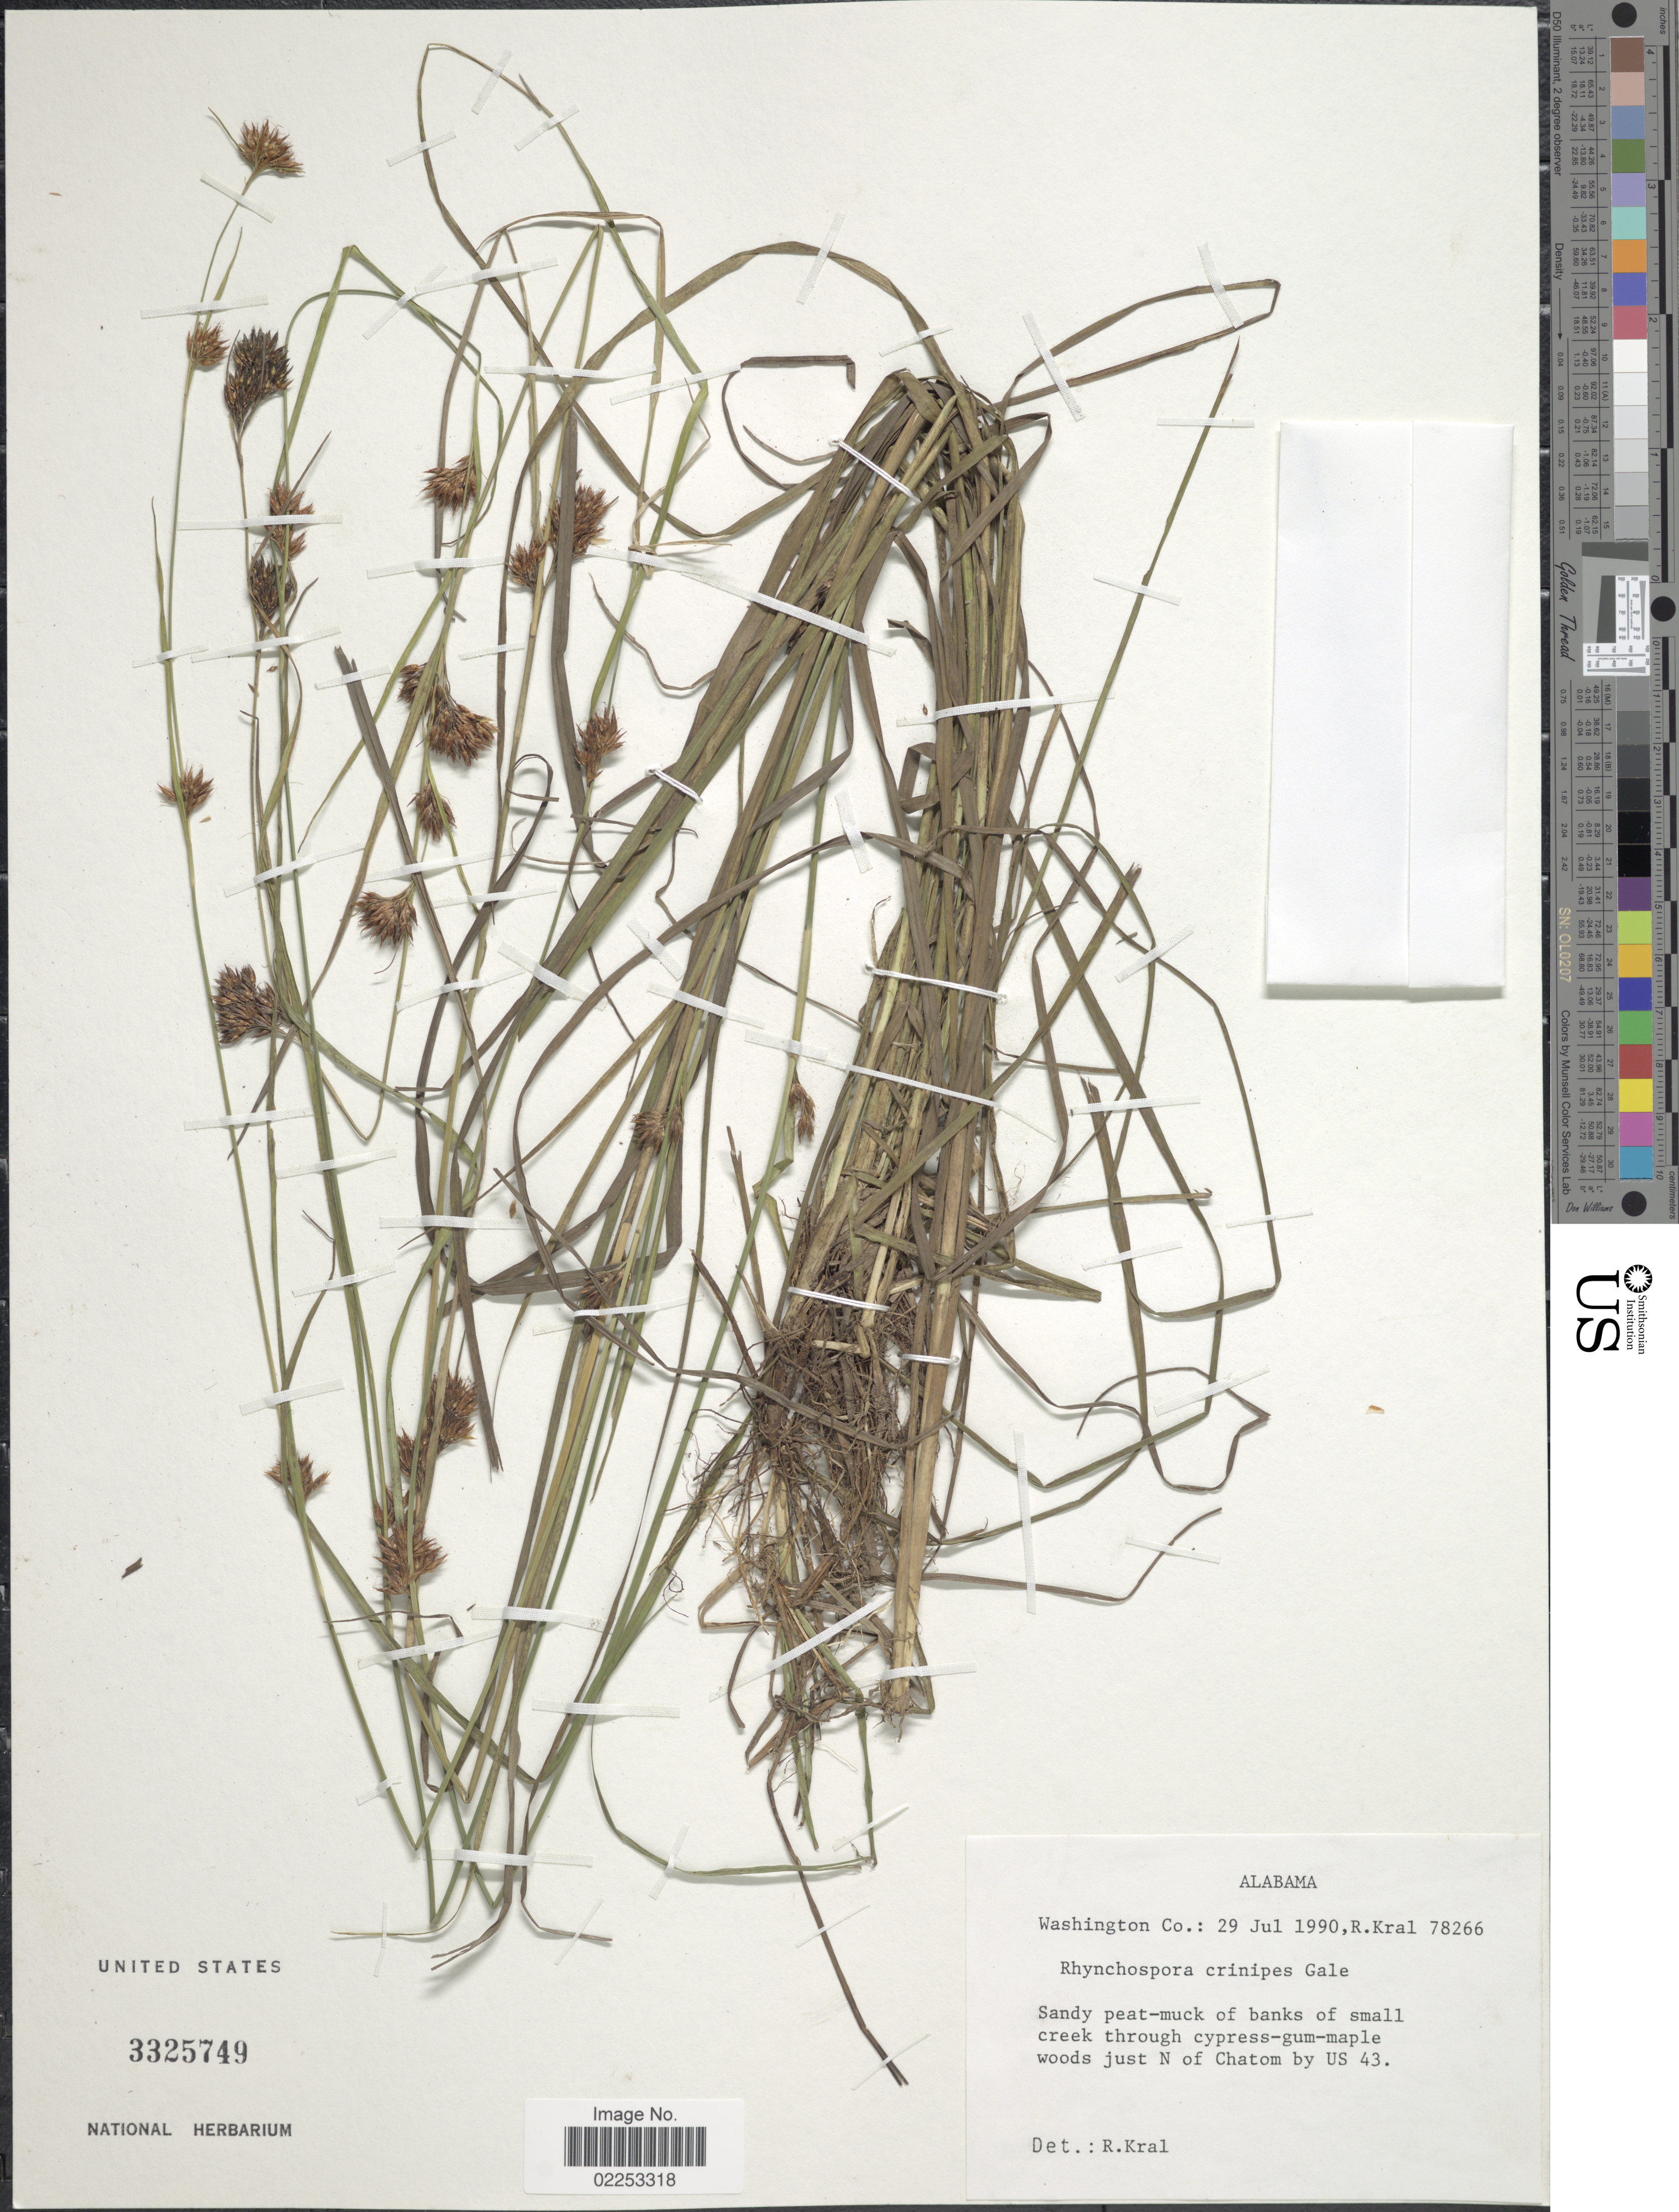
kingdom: Plantae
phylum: Tracheophyta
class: Liliopsida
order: Poales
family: Cyperaceae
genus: Rhynchospora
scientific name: Rhynchospora crinipes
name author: Gale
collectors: R. Kral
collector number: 78266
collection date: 1990-07-29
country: United States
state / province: Alabama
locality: Washington Co.; Sandy peat-muck of banks of small creek through cypress-gum-maple woods just N of Chatom by US 43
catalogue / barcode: US 3325749